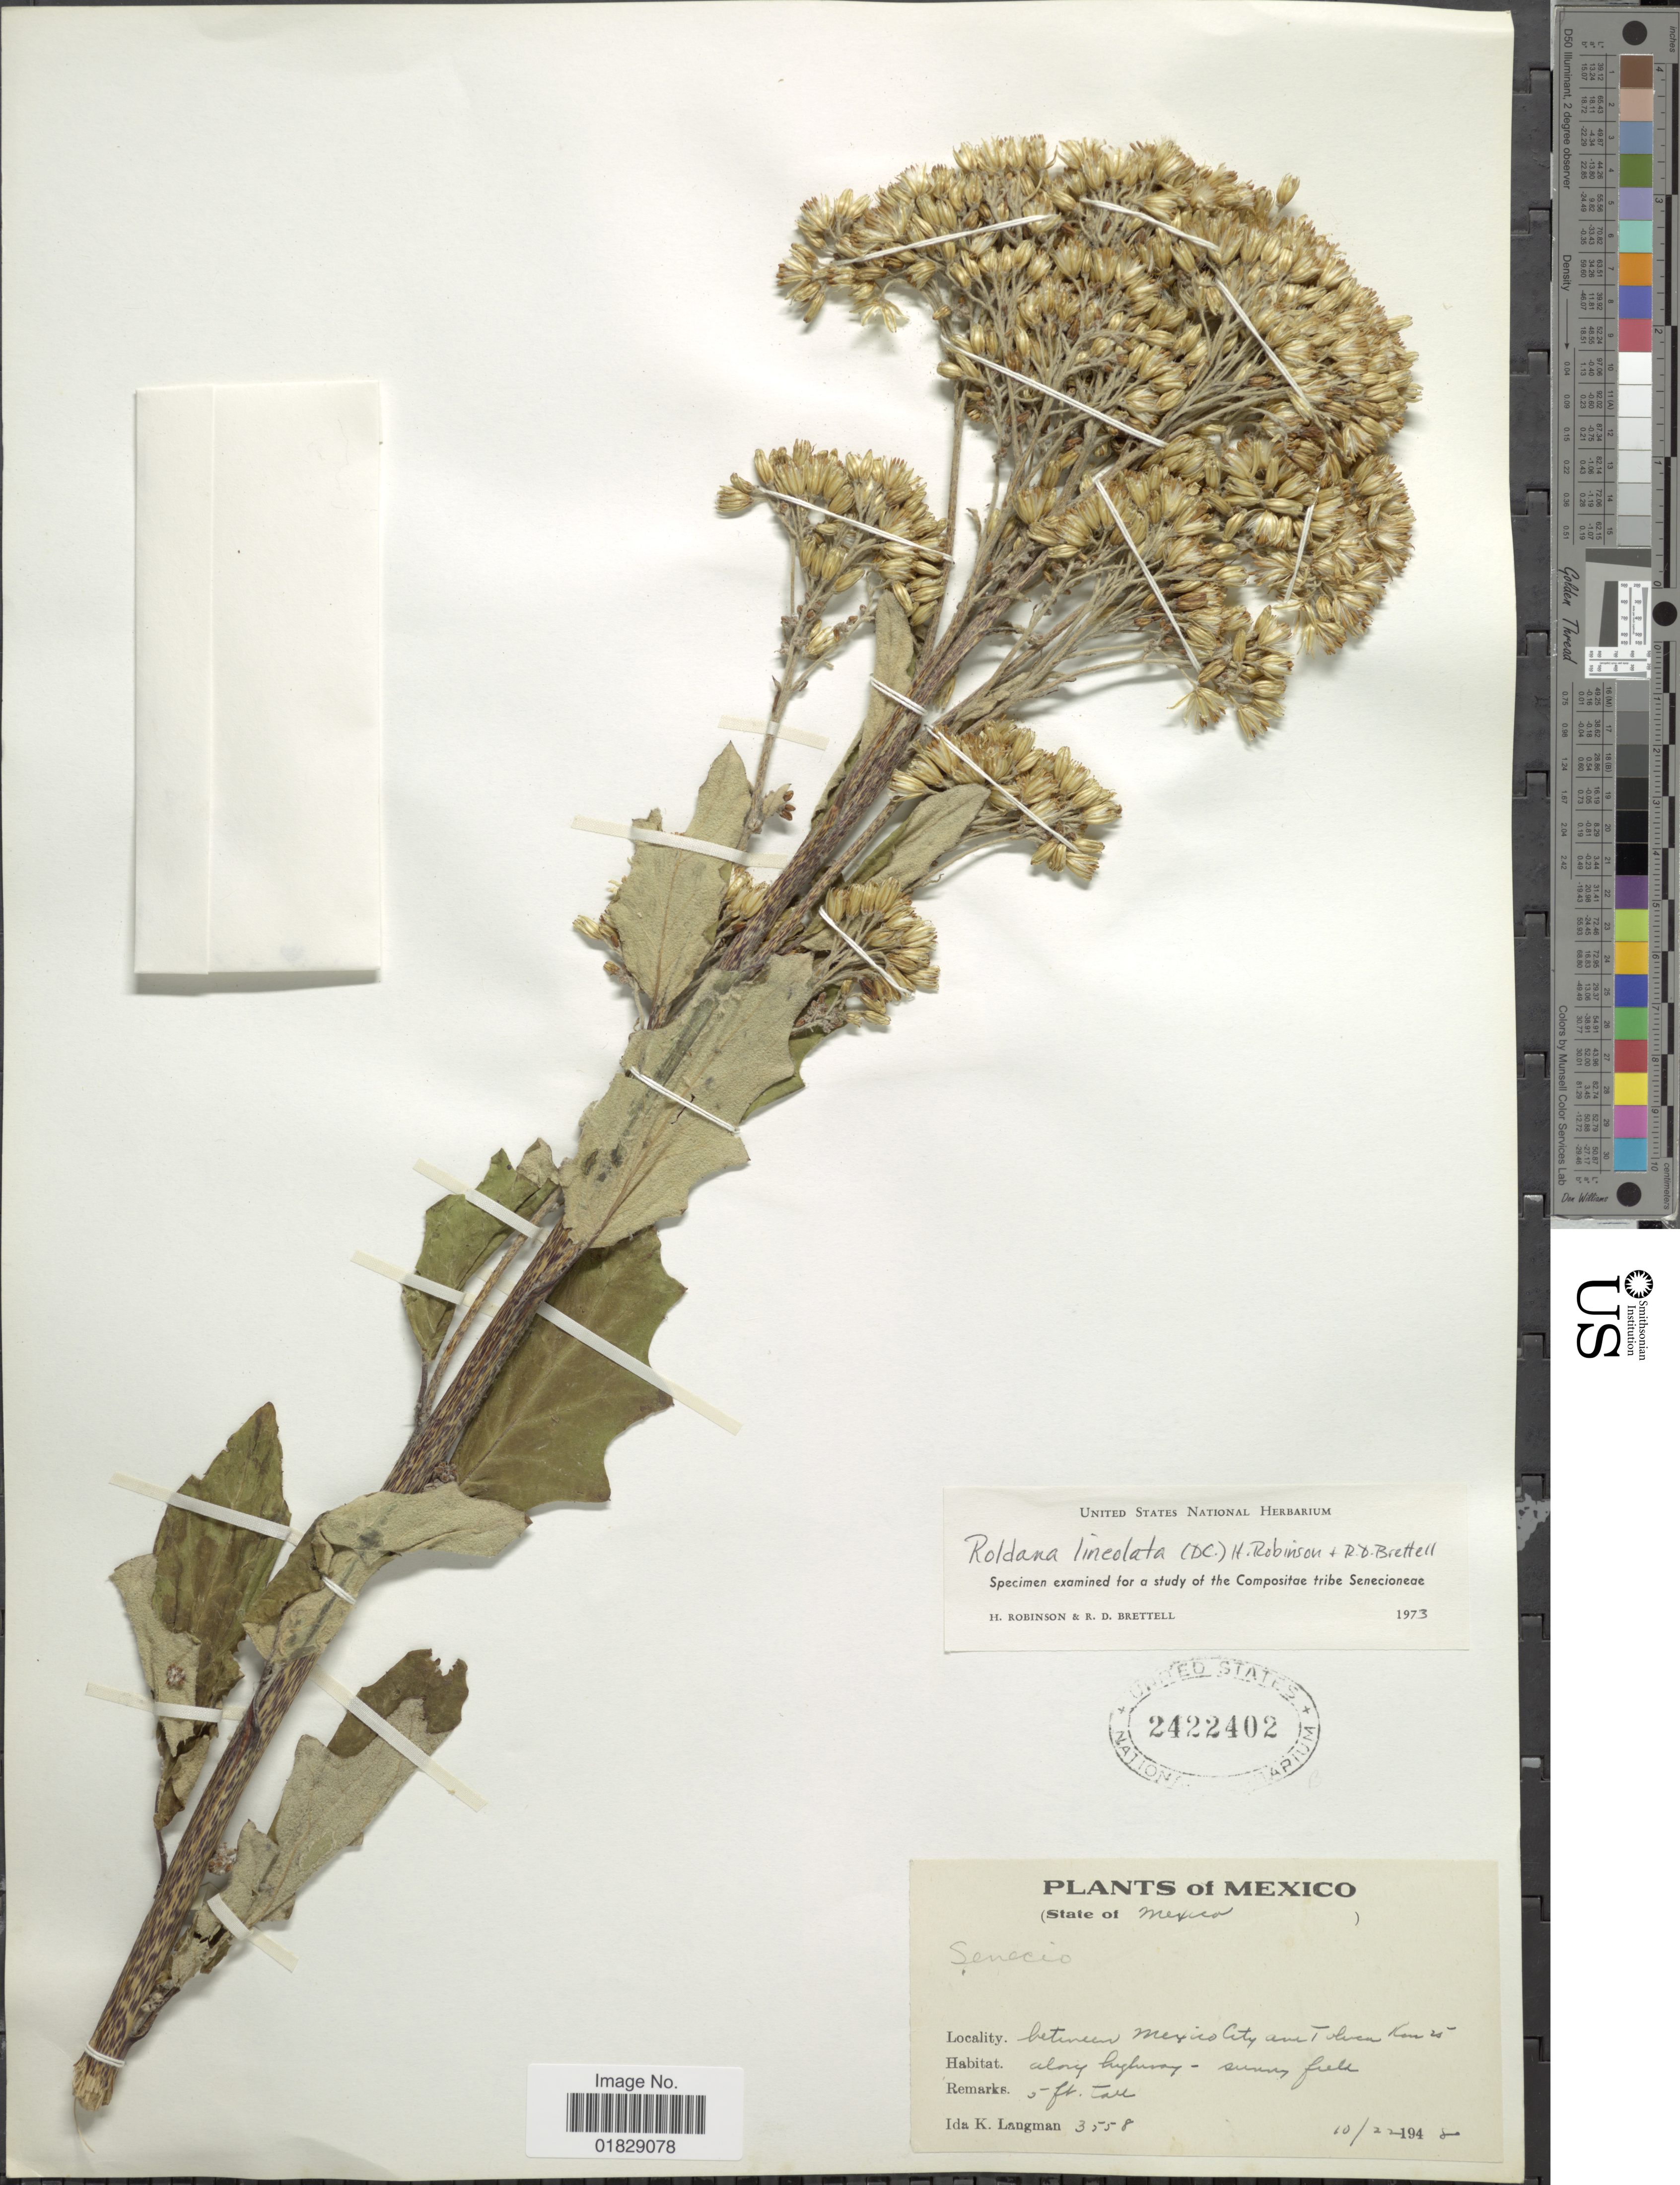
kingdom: Plantae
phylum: Tracheophyta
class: Magnoliopsida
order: Asterales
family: Asteraceae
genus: Roldana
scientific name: Roldana sinuata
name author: B.L. Turner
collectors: I. K. Langman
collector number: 3558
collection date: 1948-10-22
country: Mexico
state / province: México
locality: State of Mexico. Between Mexico City and Toluca km 25 along highway.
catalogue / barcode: US 2422402